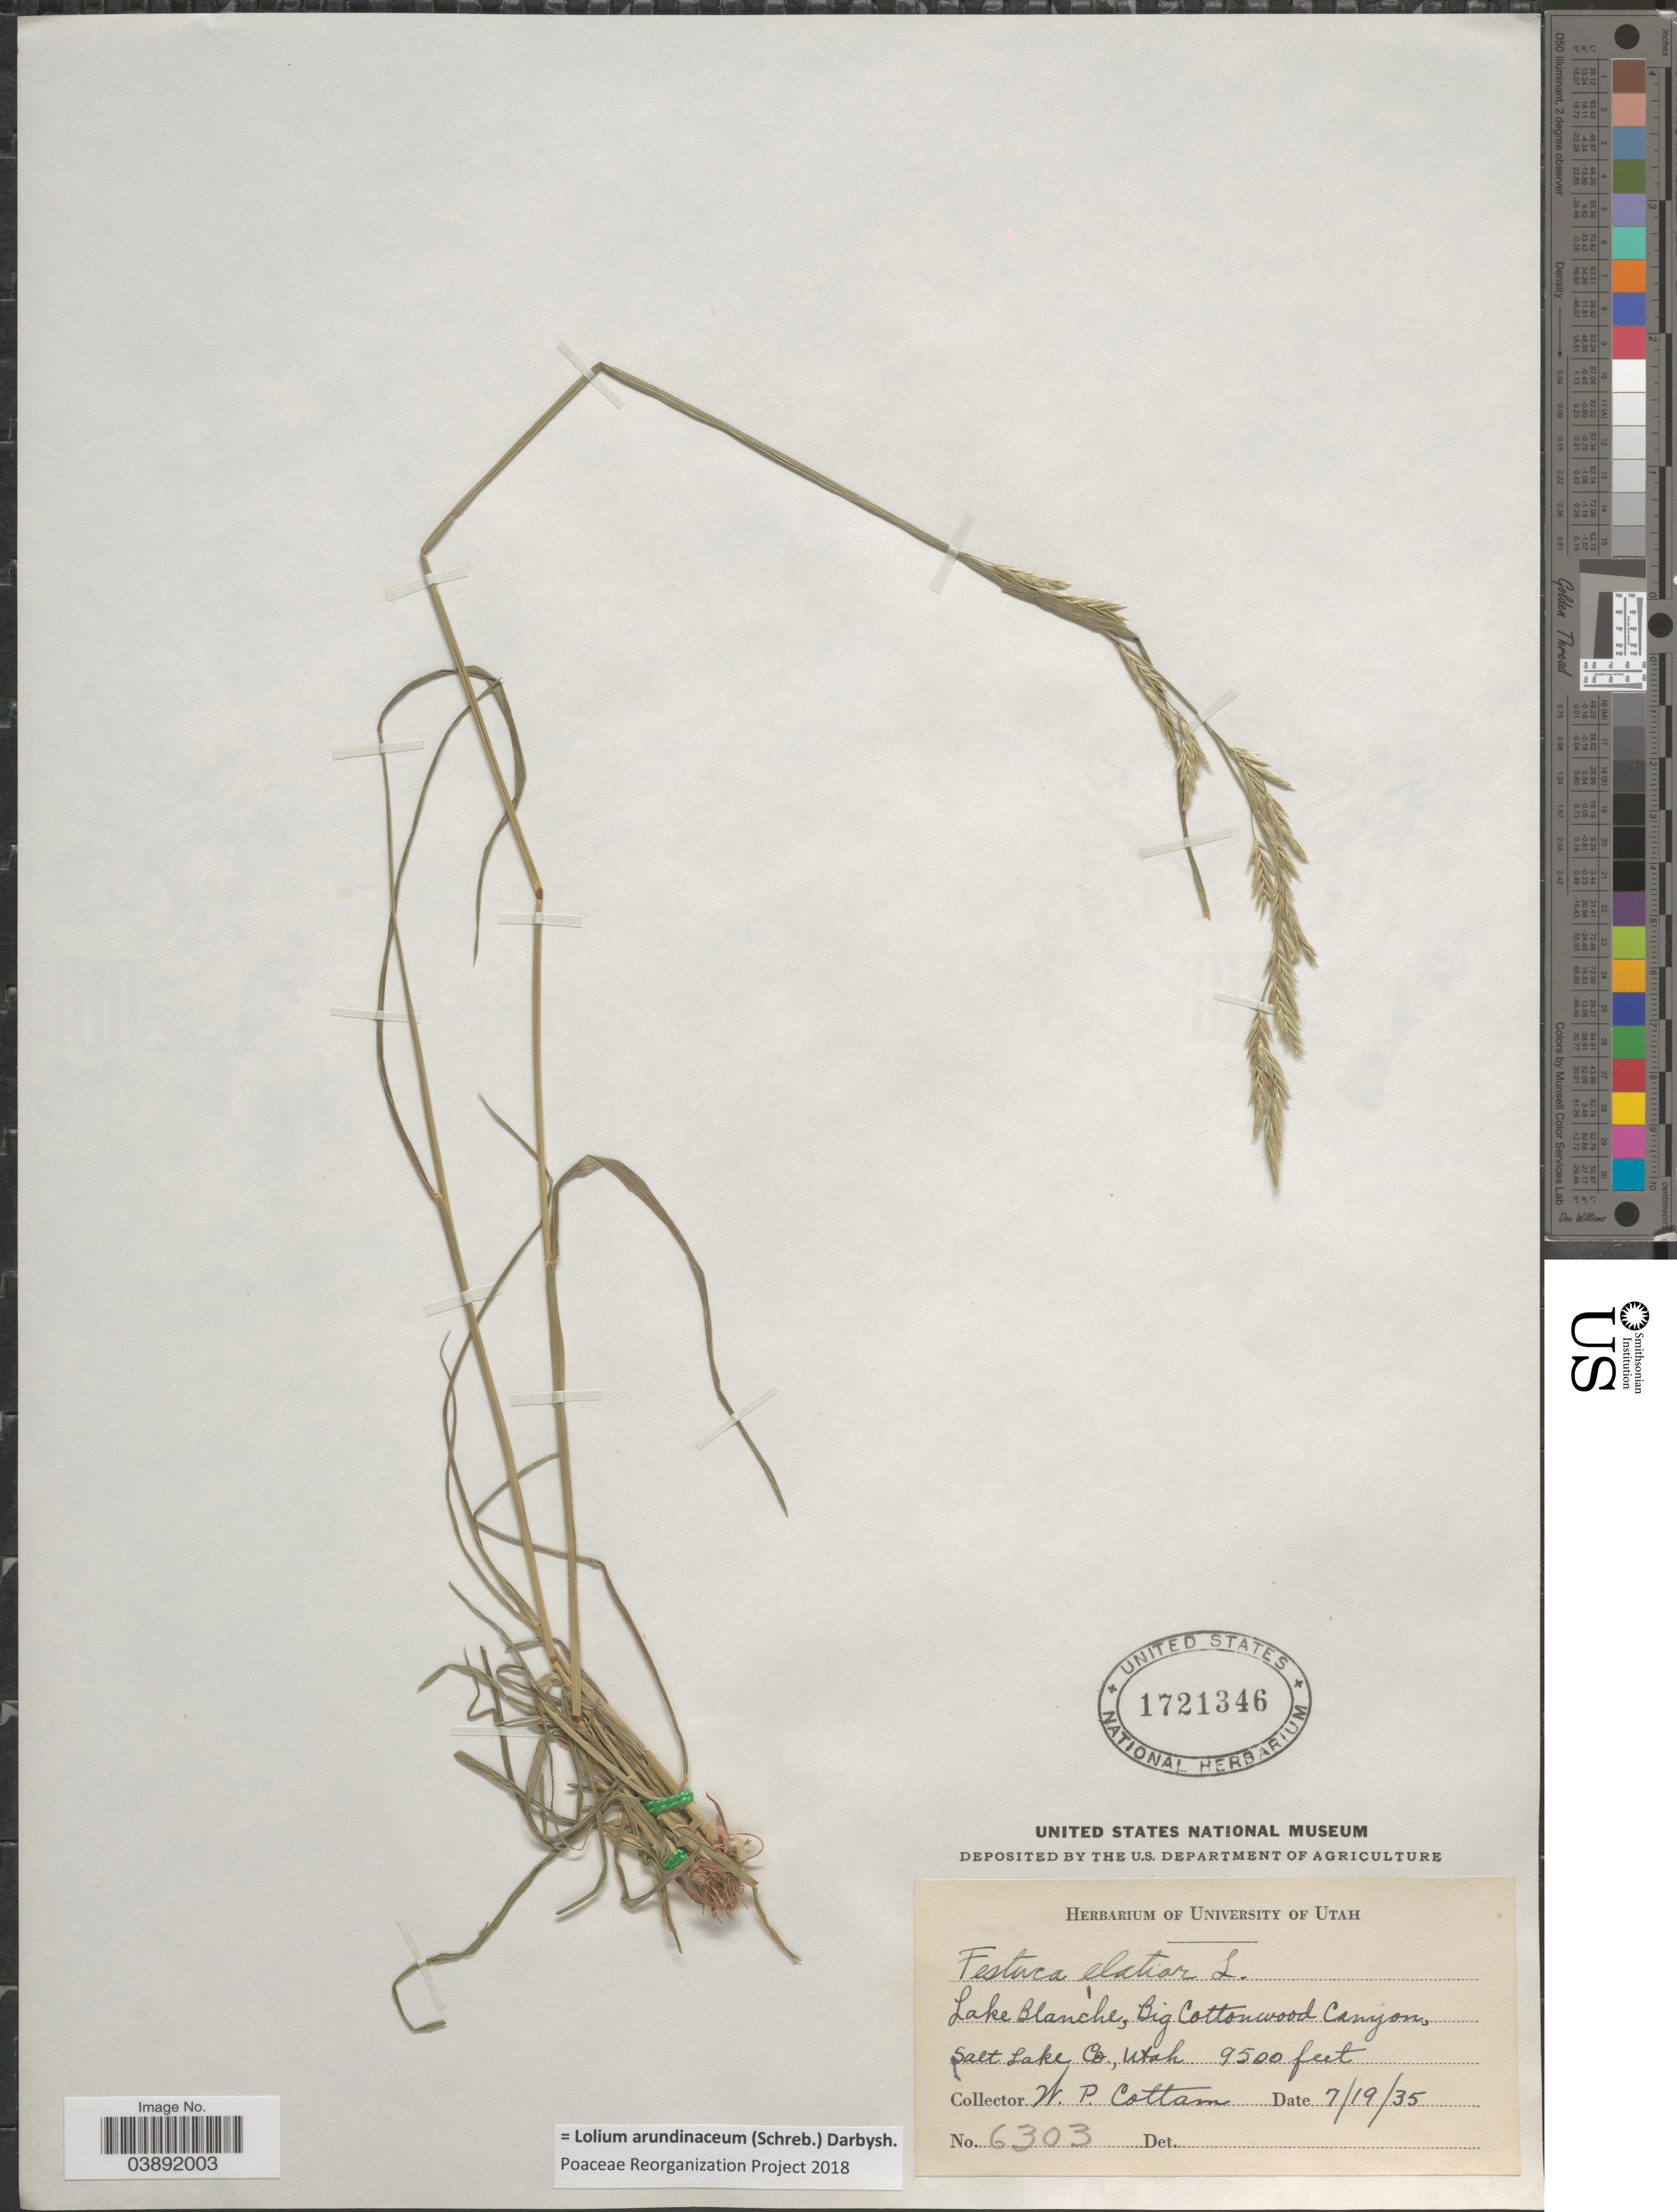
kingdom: Plantae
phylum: Tracheophyta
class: Liliopsida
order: Poales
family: Poaceae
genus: Lolium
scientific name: Lolium arundinaceum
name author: (Schreb.) Darbysh.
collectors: W. Cottam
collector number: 6303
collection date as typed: Transcribed d/m/y: 19/7/35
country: United States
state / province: Utah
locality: Lake Blanche, Big Cottonwood Canyon, Salt Lake Co.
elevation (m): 2896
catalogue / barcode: US 1721346